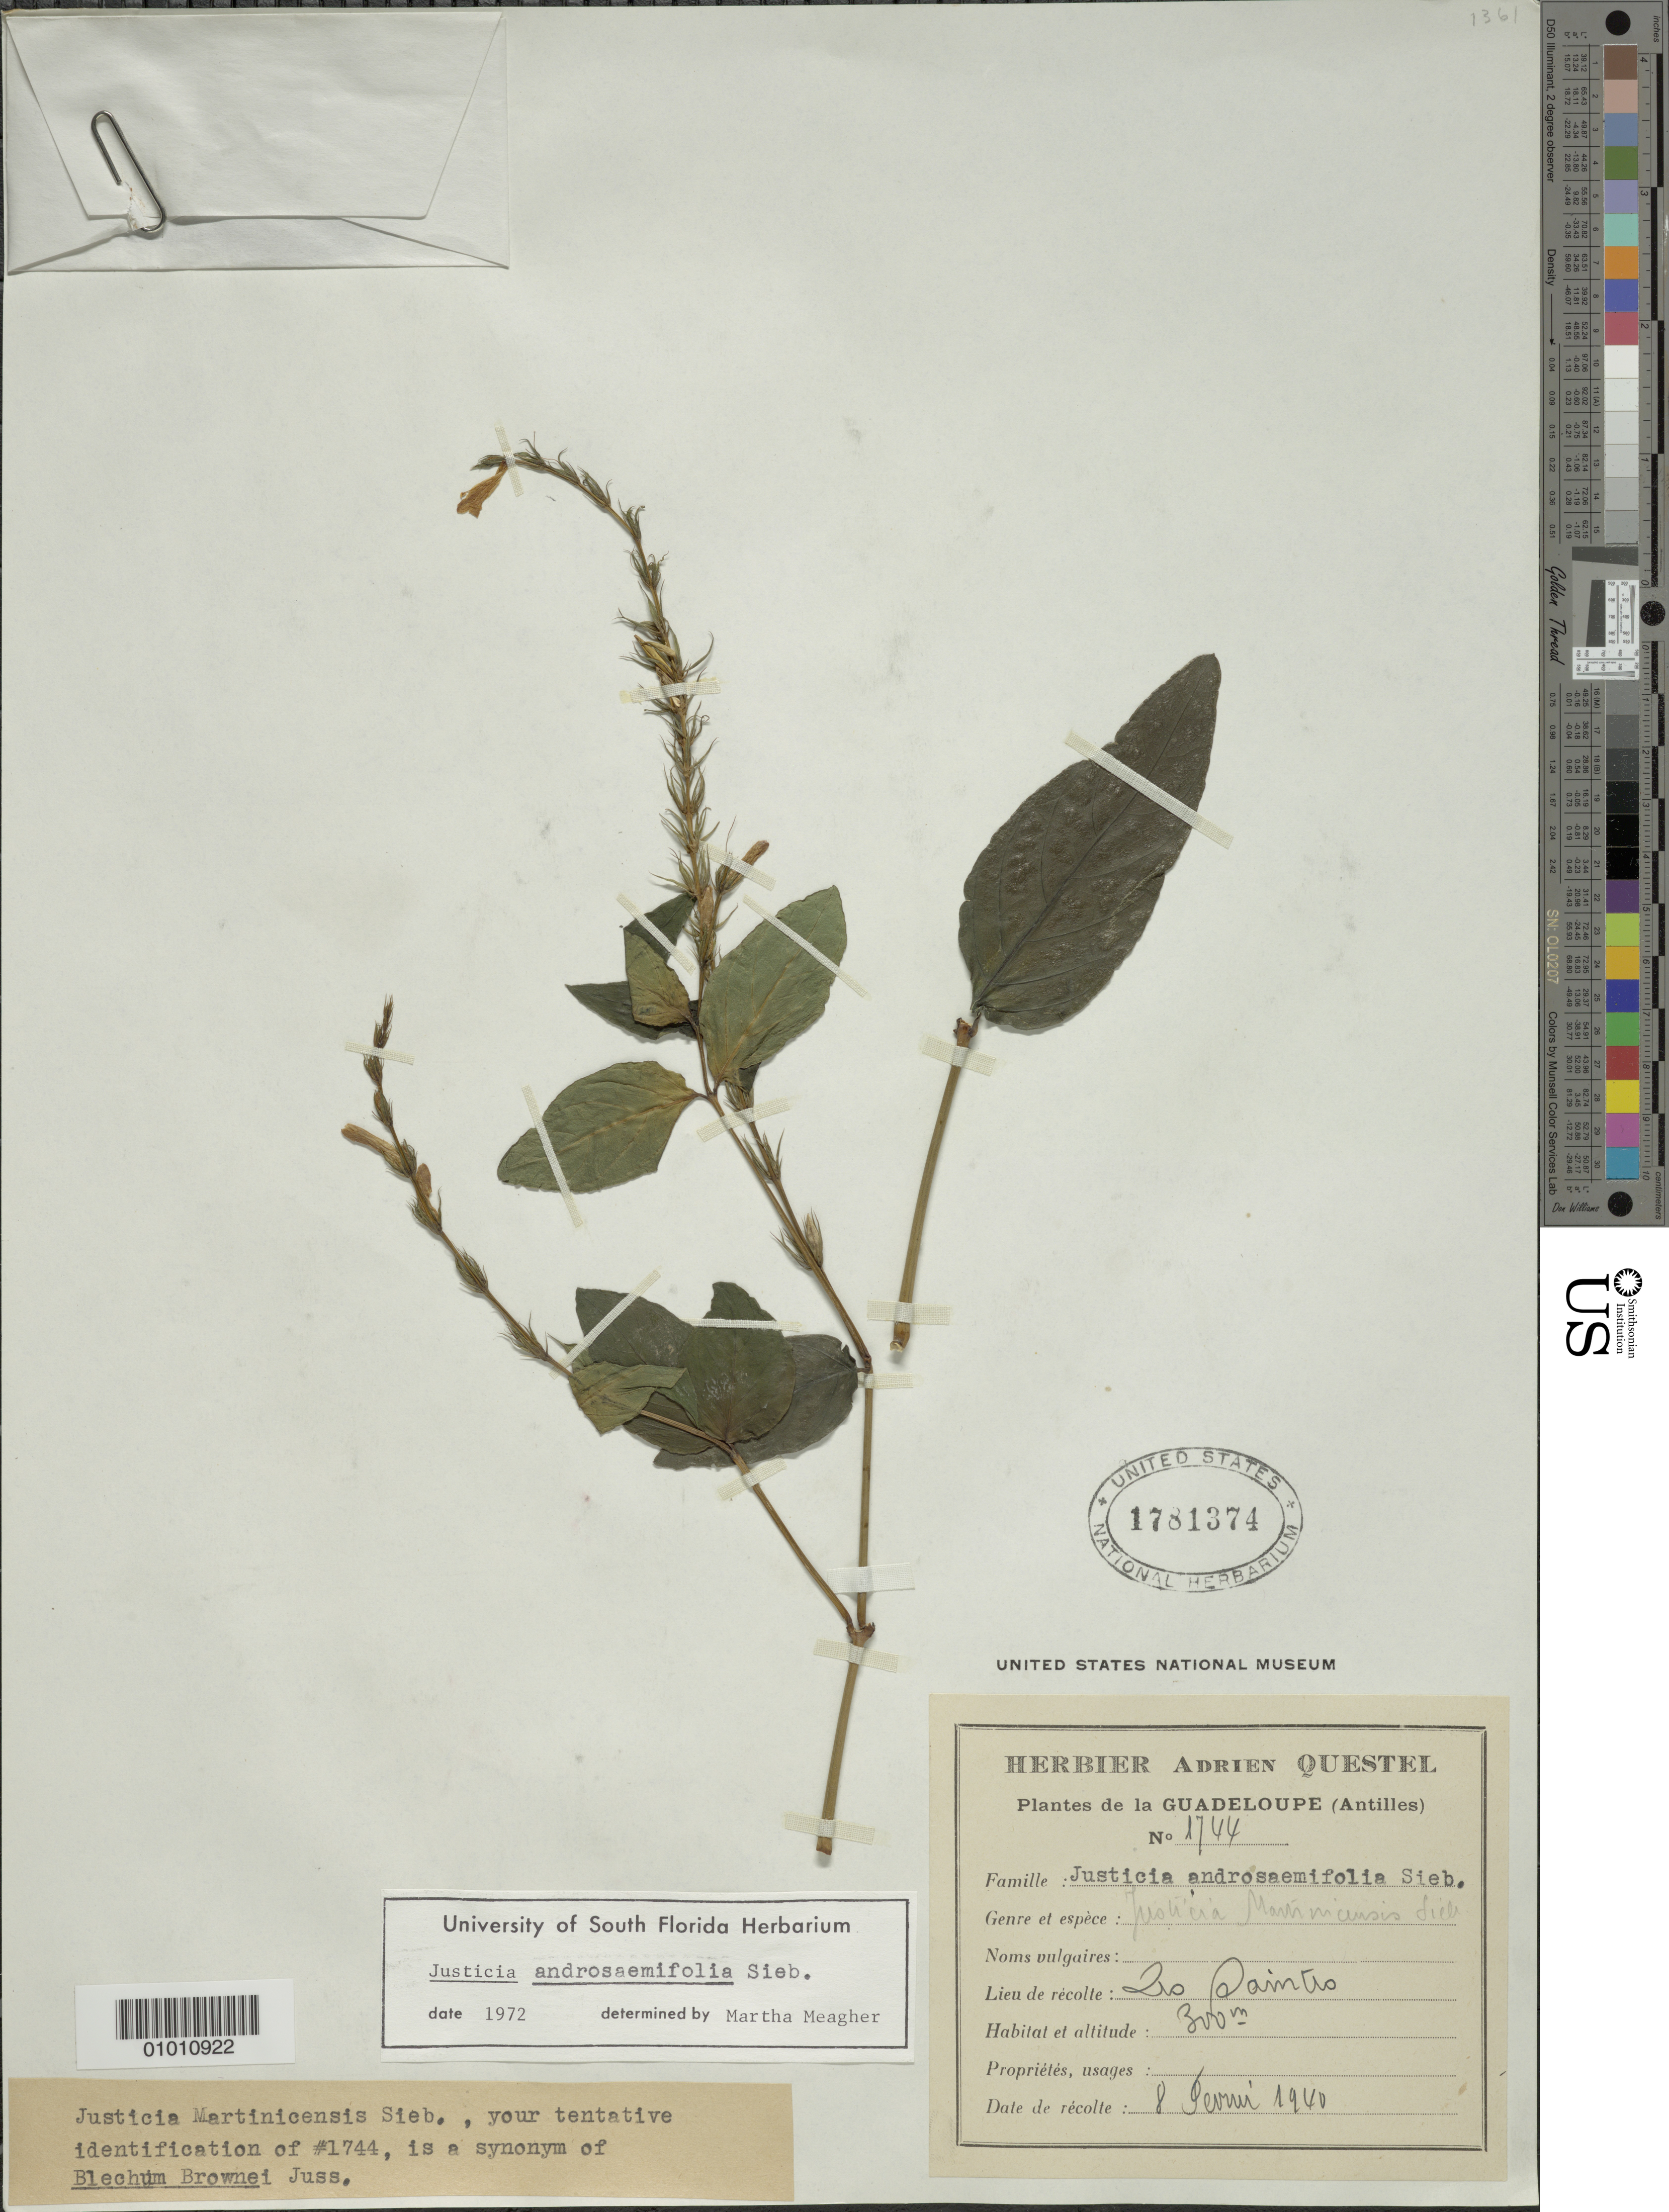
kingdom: Plantae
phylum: Tracheophyta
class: Magnoliopsida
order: Lamiales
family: Acanthaceae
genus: Justicia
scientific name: Justicia androsaemifolia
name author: Lindau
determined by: Meagher, M.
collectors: A. Questel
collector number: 1744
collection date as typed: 08 Feb 1940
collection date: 1940-02-08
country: Guadeloupe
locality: Les Saintes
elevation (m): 300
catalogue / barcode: US 1781374